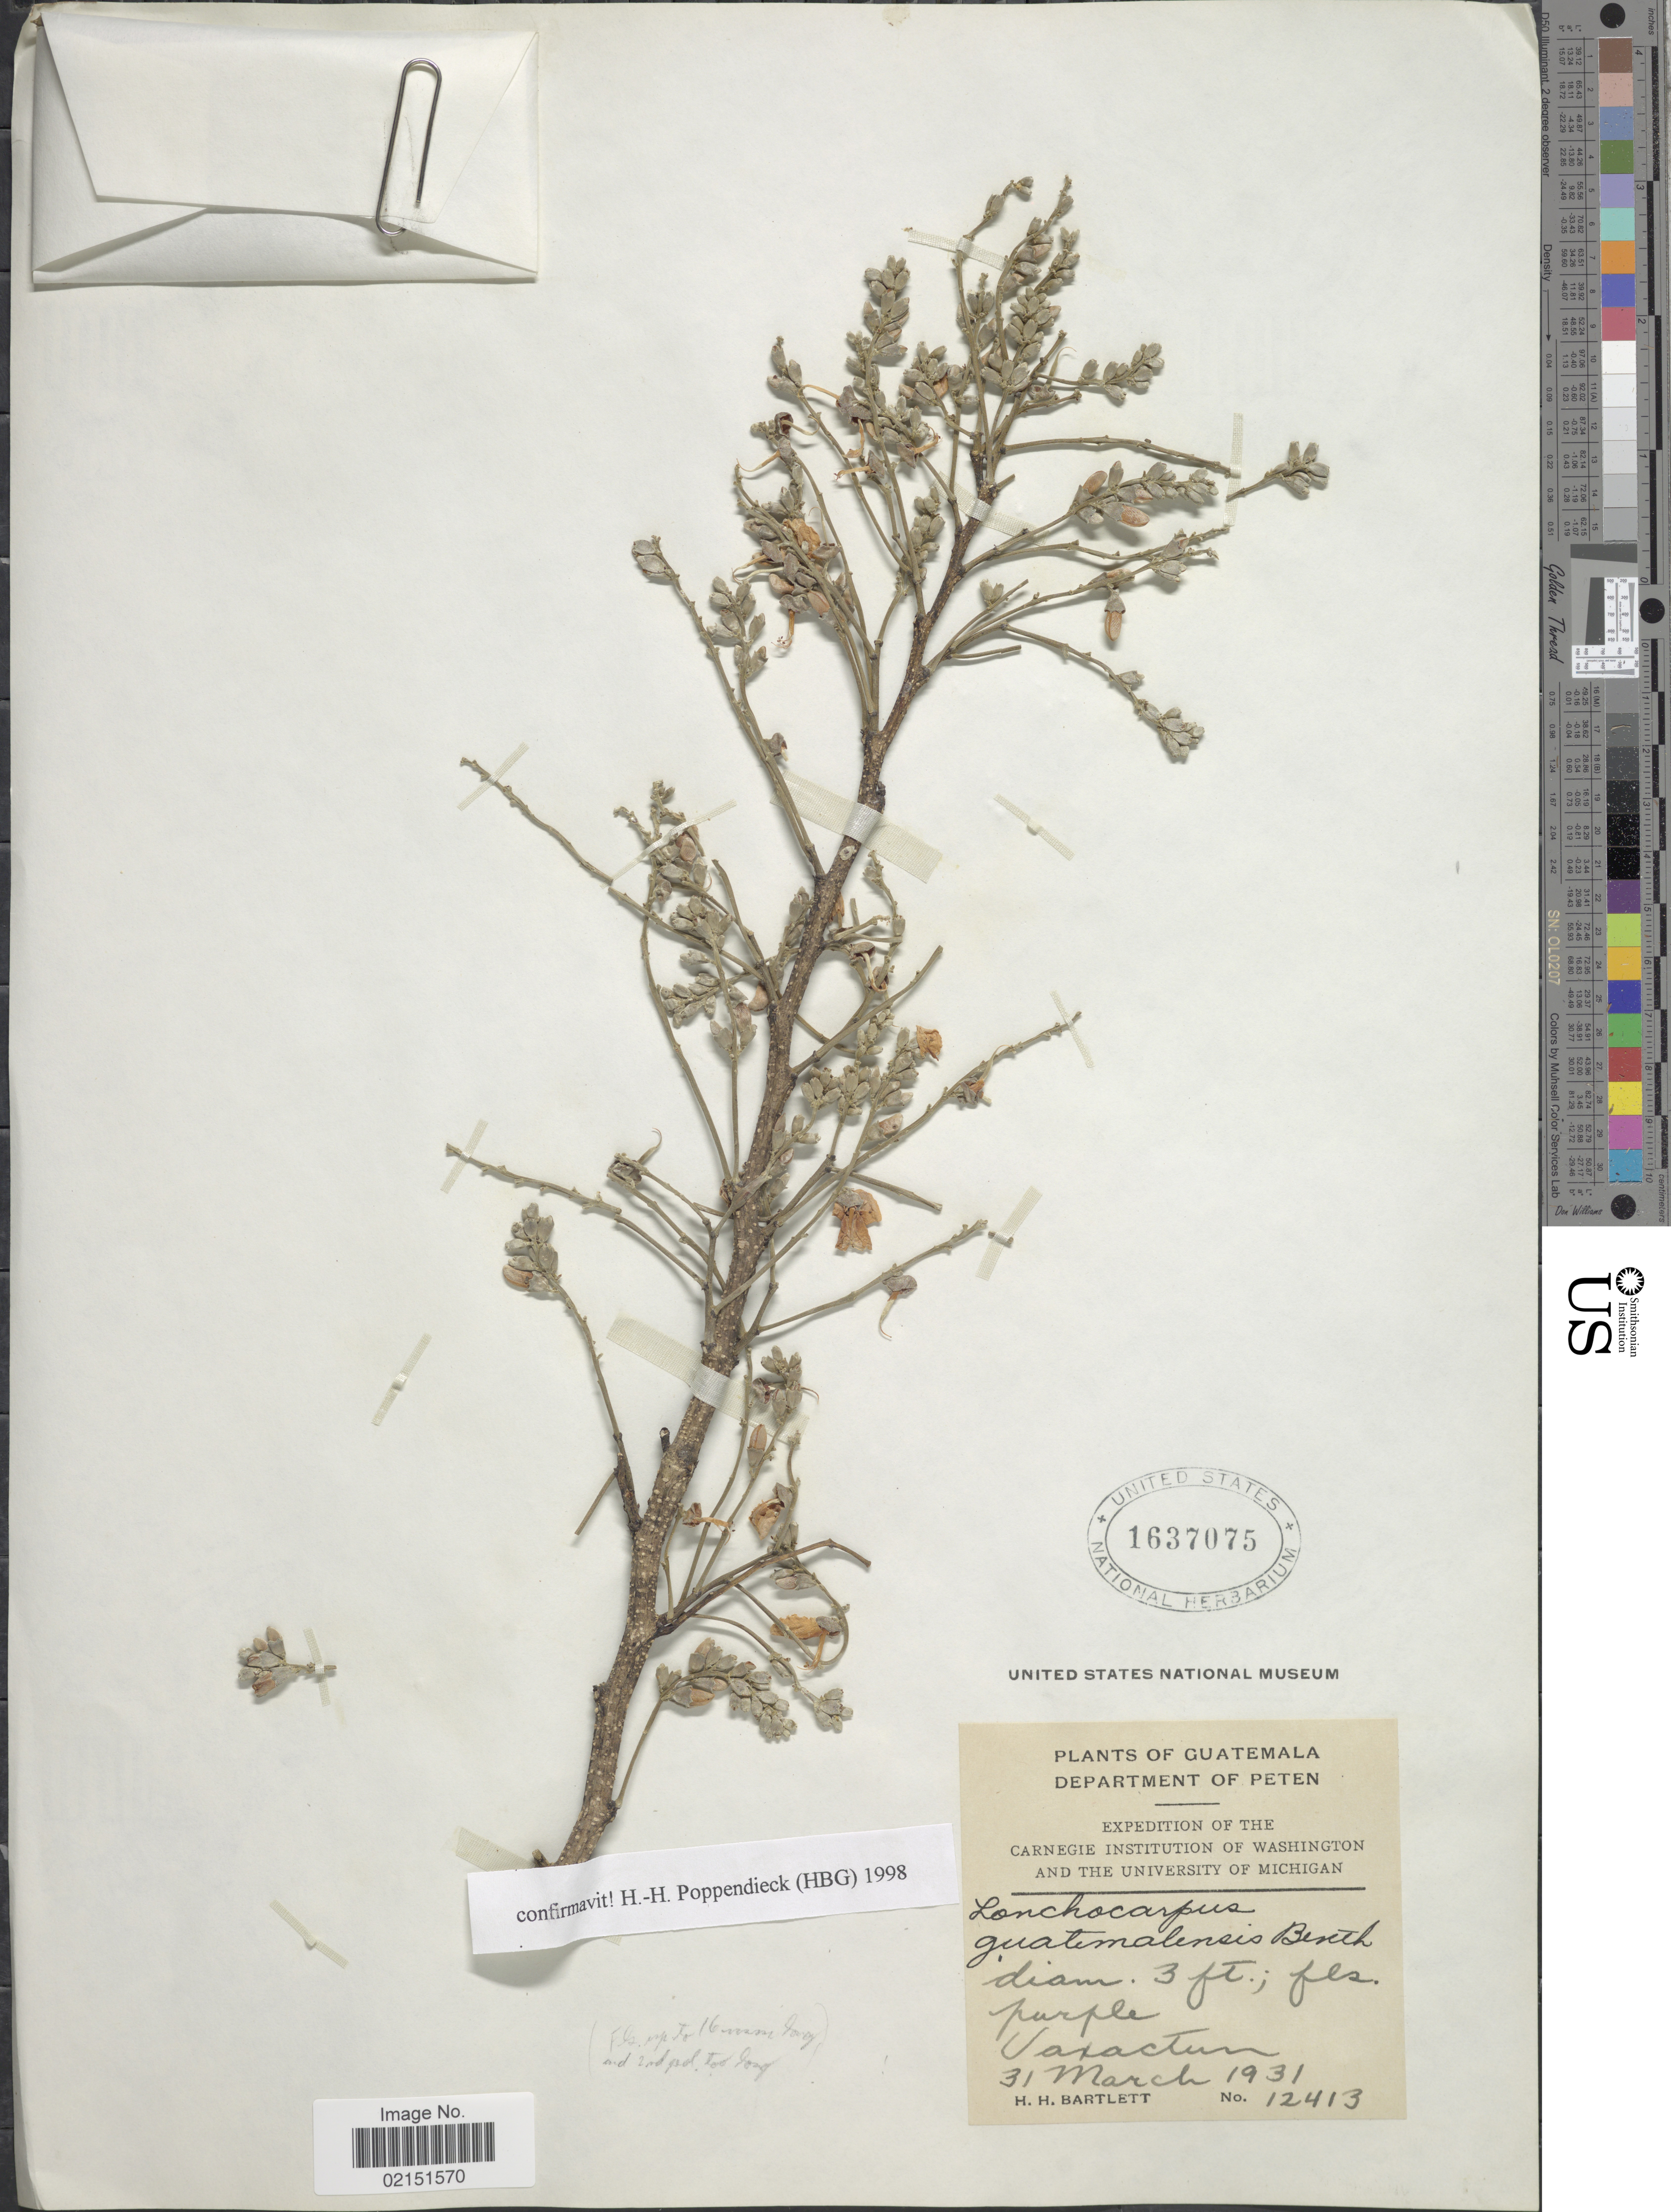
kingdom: Plantae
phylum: Tracheophyta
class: Magnoliopsida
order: Fabales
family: Fabaceae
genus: Lonchocarpus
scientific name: Lonchocarpus guatemalensis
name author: Benth.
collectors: H. H. Bartlett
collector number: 12413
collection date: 1931-03-31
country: Guatemala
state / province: El Petén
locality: Department of Peten. Uaxactun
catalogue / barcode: US 1637075